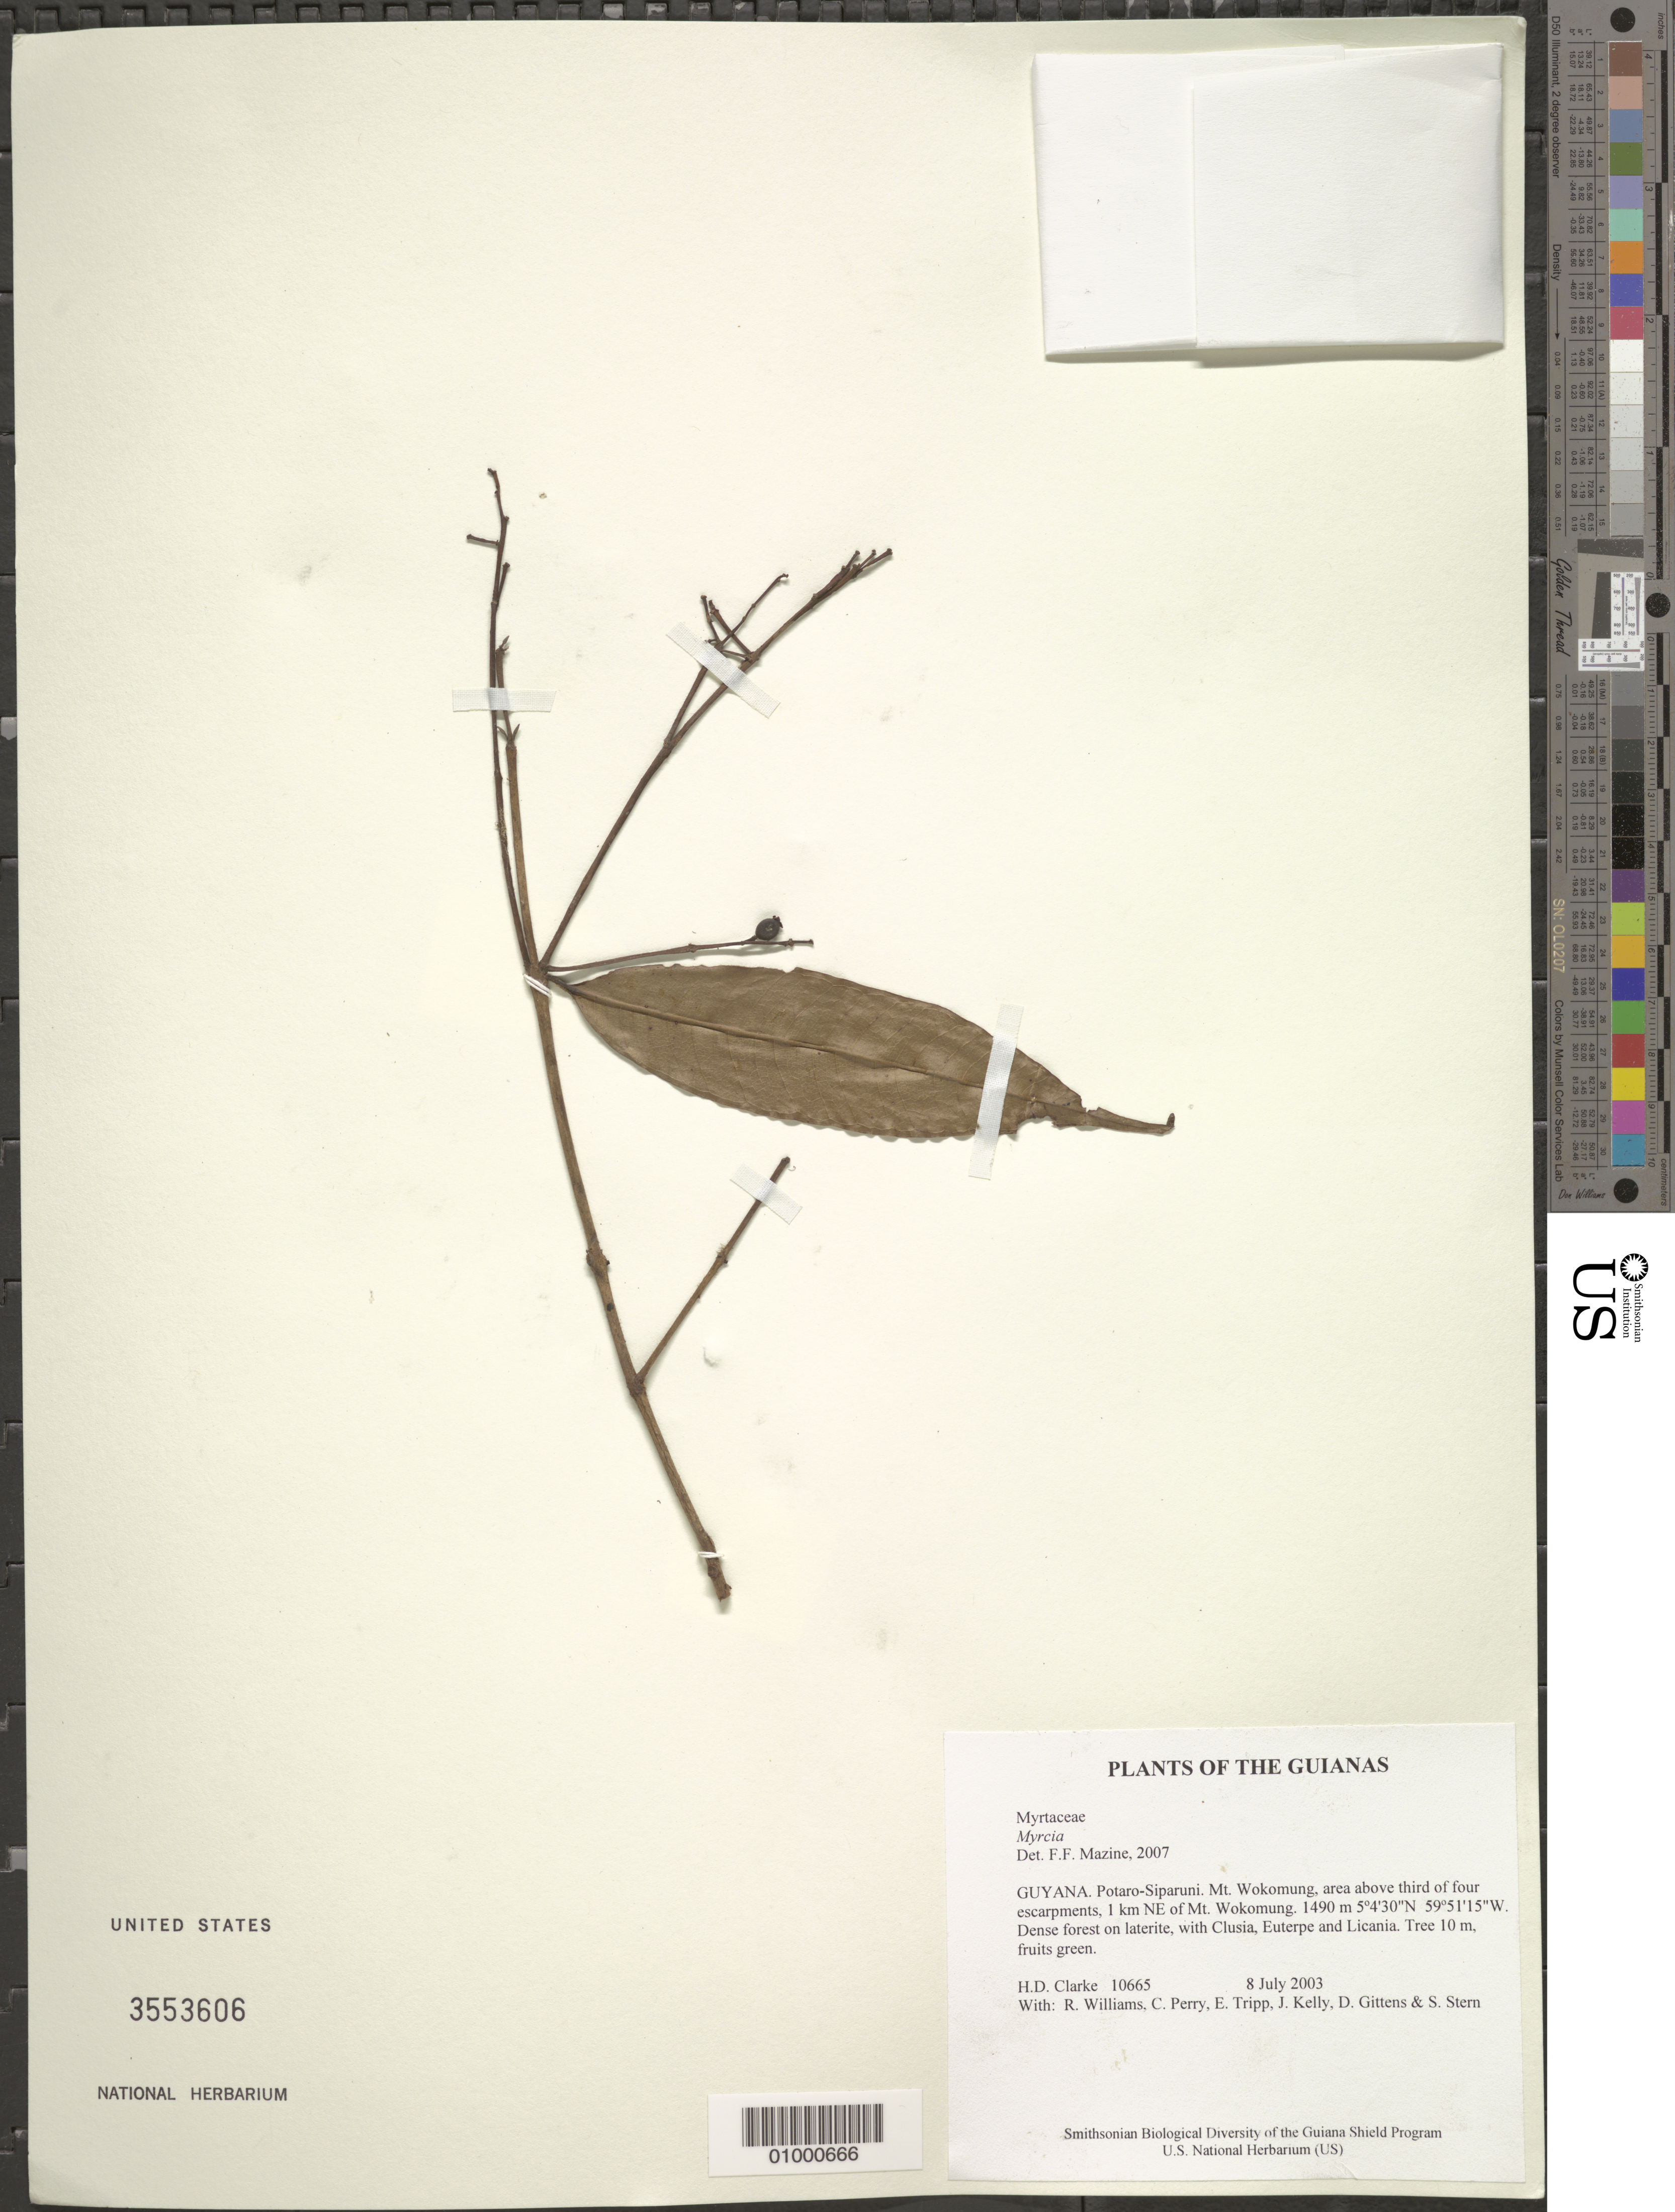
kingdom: Plantae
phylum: Tracheophyta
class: Magnoliopsida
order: Myrtales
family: Myrtaceae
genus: Myrcia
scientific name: Myrcia sp.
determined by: Mazine, Fiorella F.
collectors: H. D. Clarke, R. Williams, C. Perry, E. Tripp, J. Kelly, D. Gittens & S. R. Stern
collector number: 10665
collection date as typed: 8 July 2003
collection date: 2003-07-08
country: Guyana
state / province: Potaro-Siparuni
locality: Mt. Wokomung, area above third of four escarpments, 1 km NE of Mt. Wokomung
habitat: Dense forest on laterite, with Clusia, Euterpe and Licania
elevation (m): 1490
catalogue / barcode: US 3553606